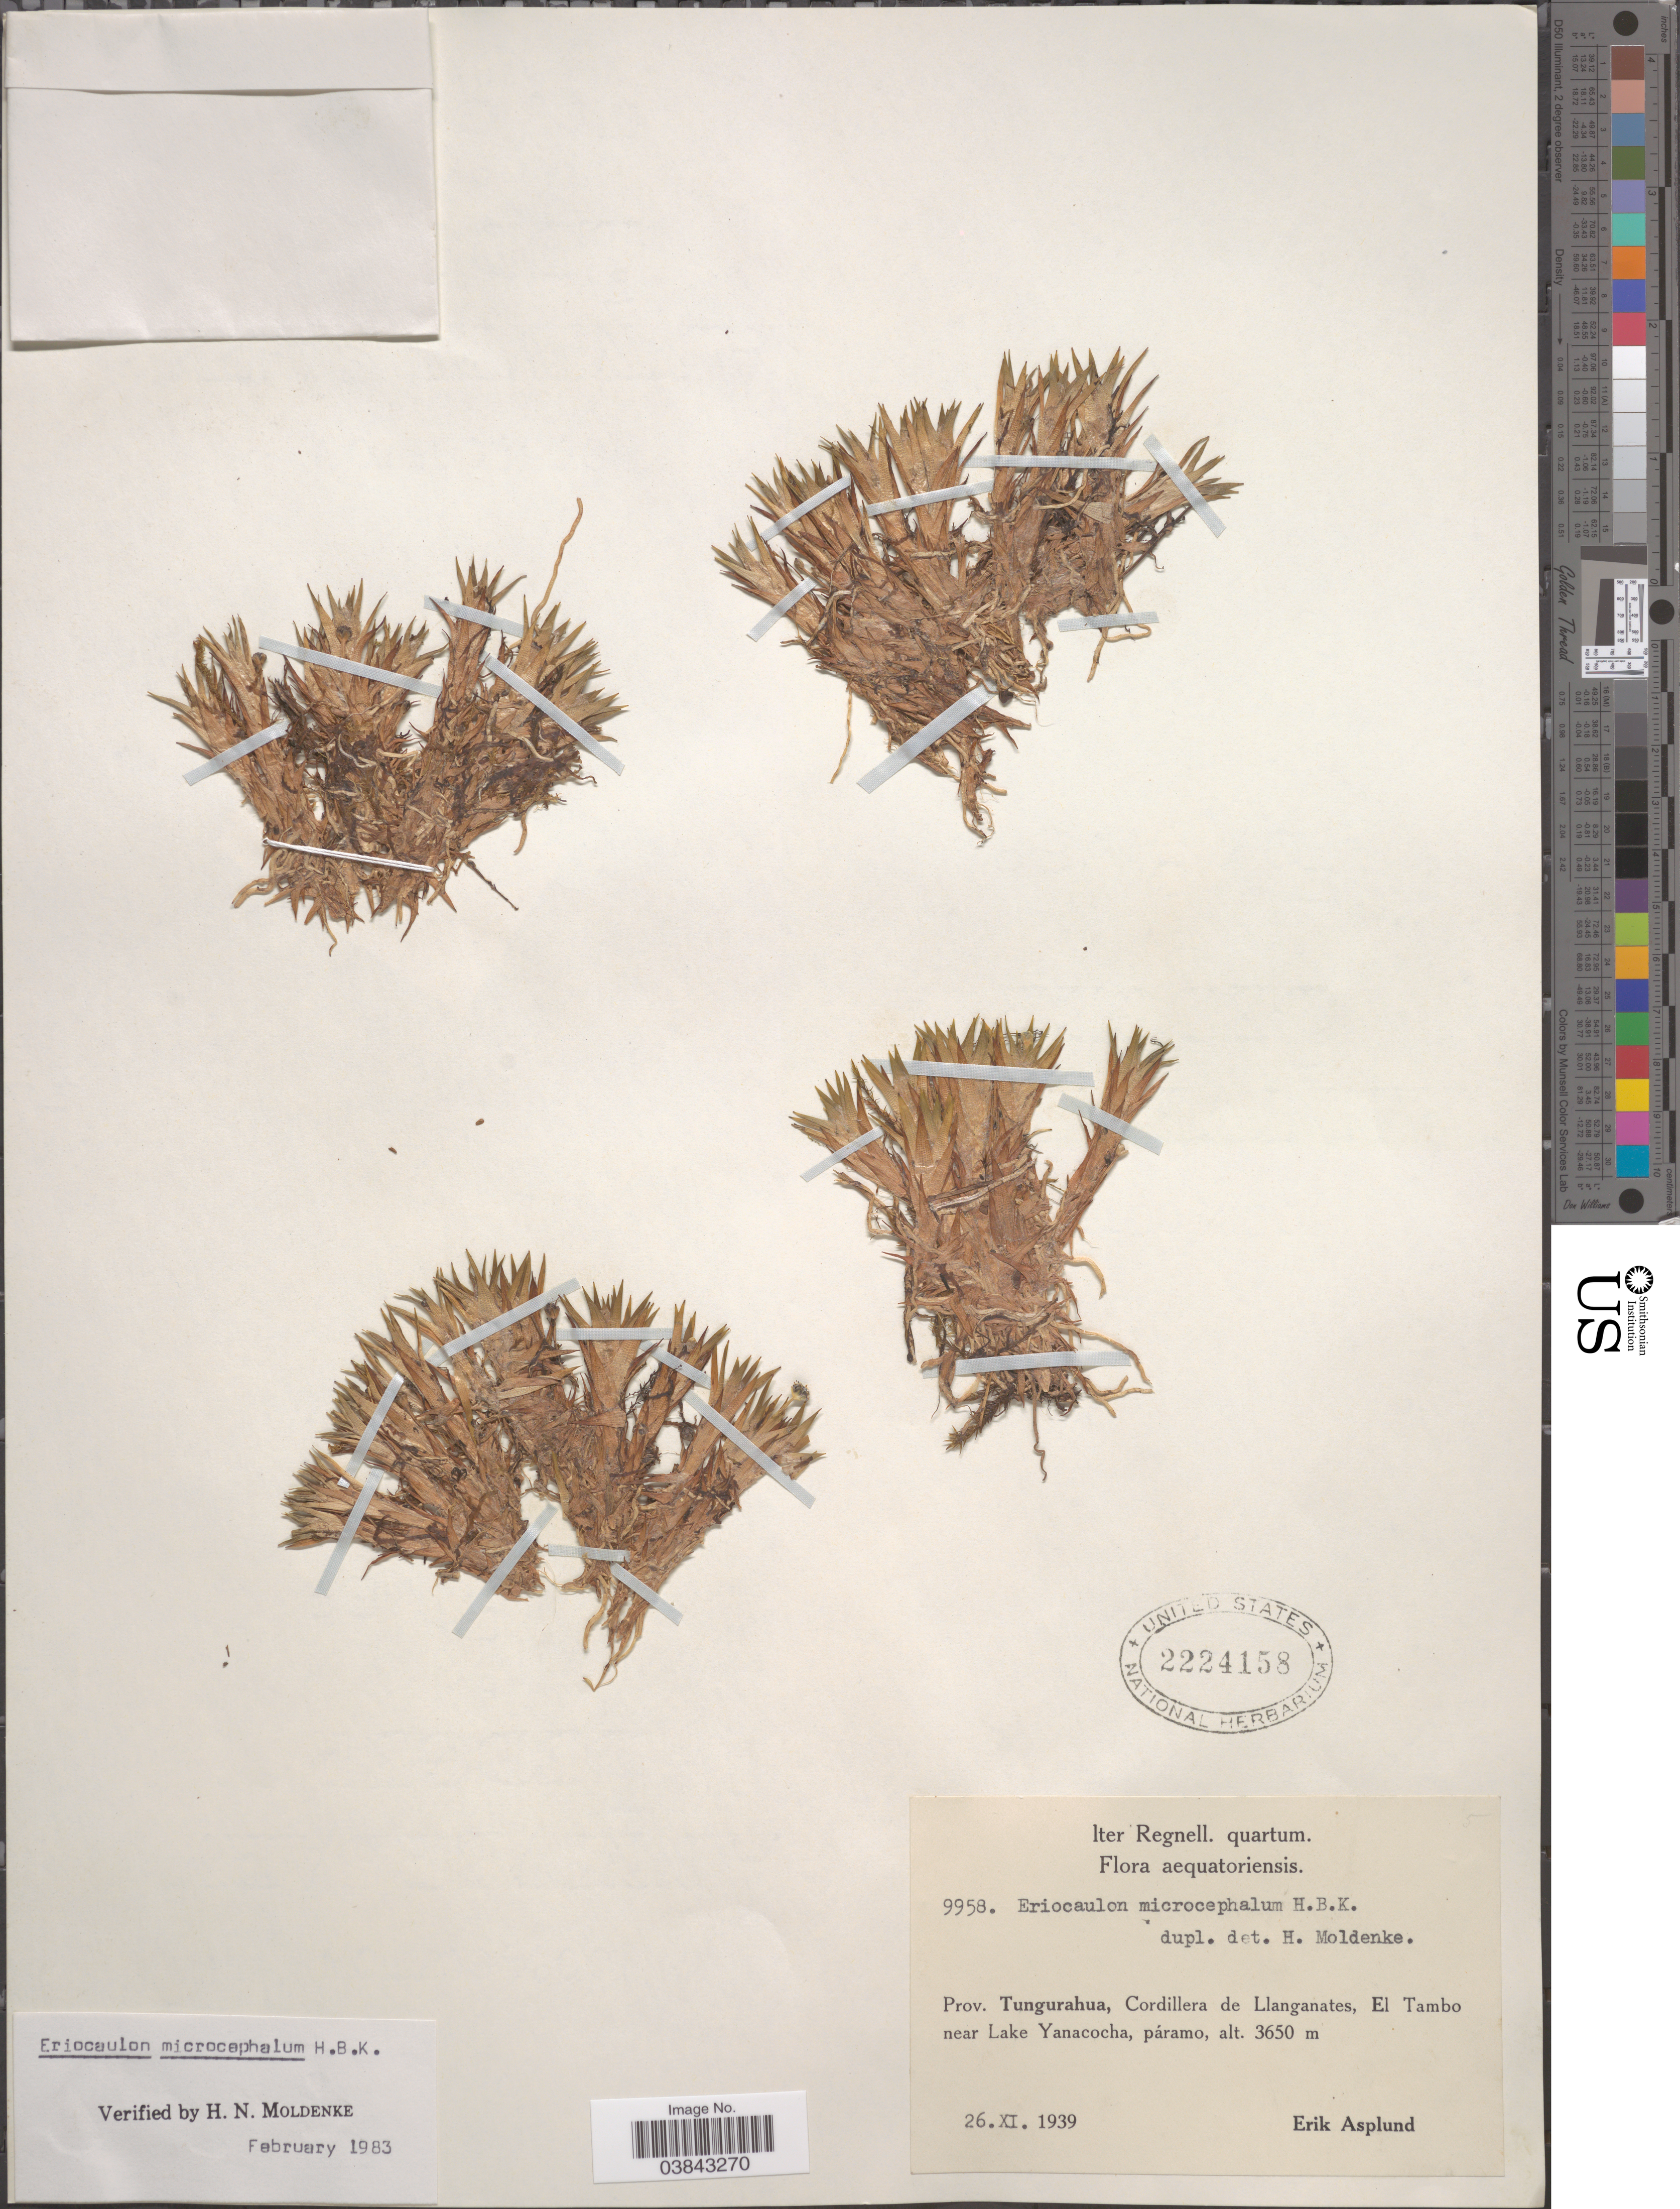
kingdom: Plantae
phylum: Tracheophyta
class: Liliopsida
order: Poales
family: Eriocaulaceae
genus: Eriocaulon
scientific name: Eriocaulon microcephalum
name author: Kunth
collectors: E. Asplund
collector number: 9958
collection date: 1939-11-26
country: Ecuador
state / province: Tungurahua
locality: Aequatoriensis. Cordillera de Llanganates, El Tambo near Lake Yanacocha.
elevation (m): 3650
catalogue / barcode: US 2224158